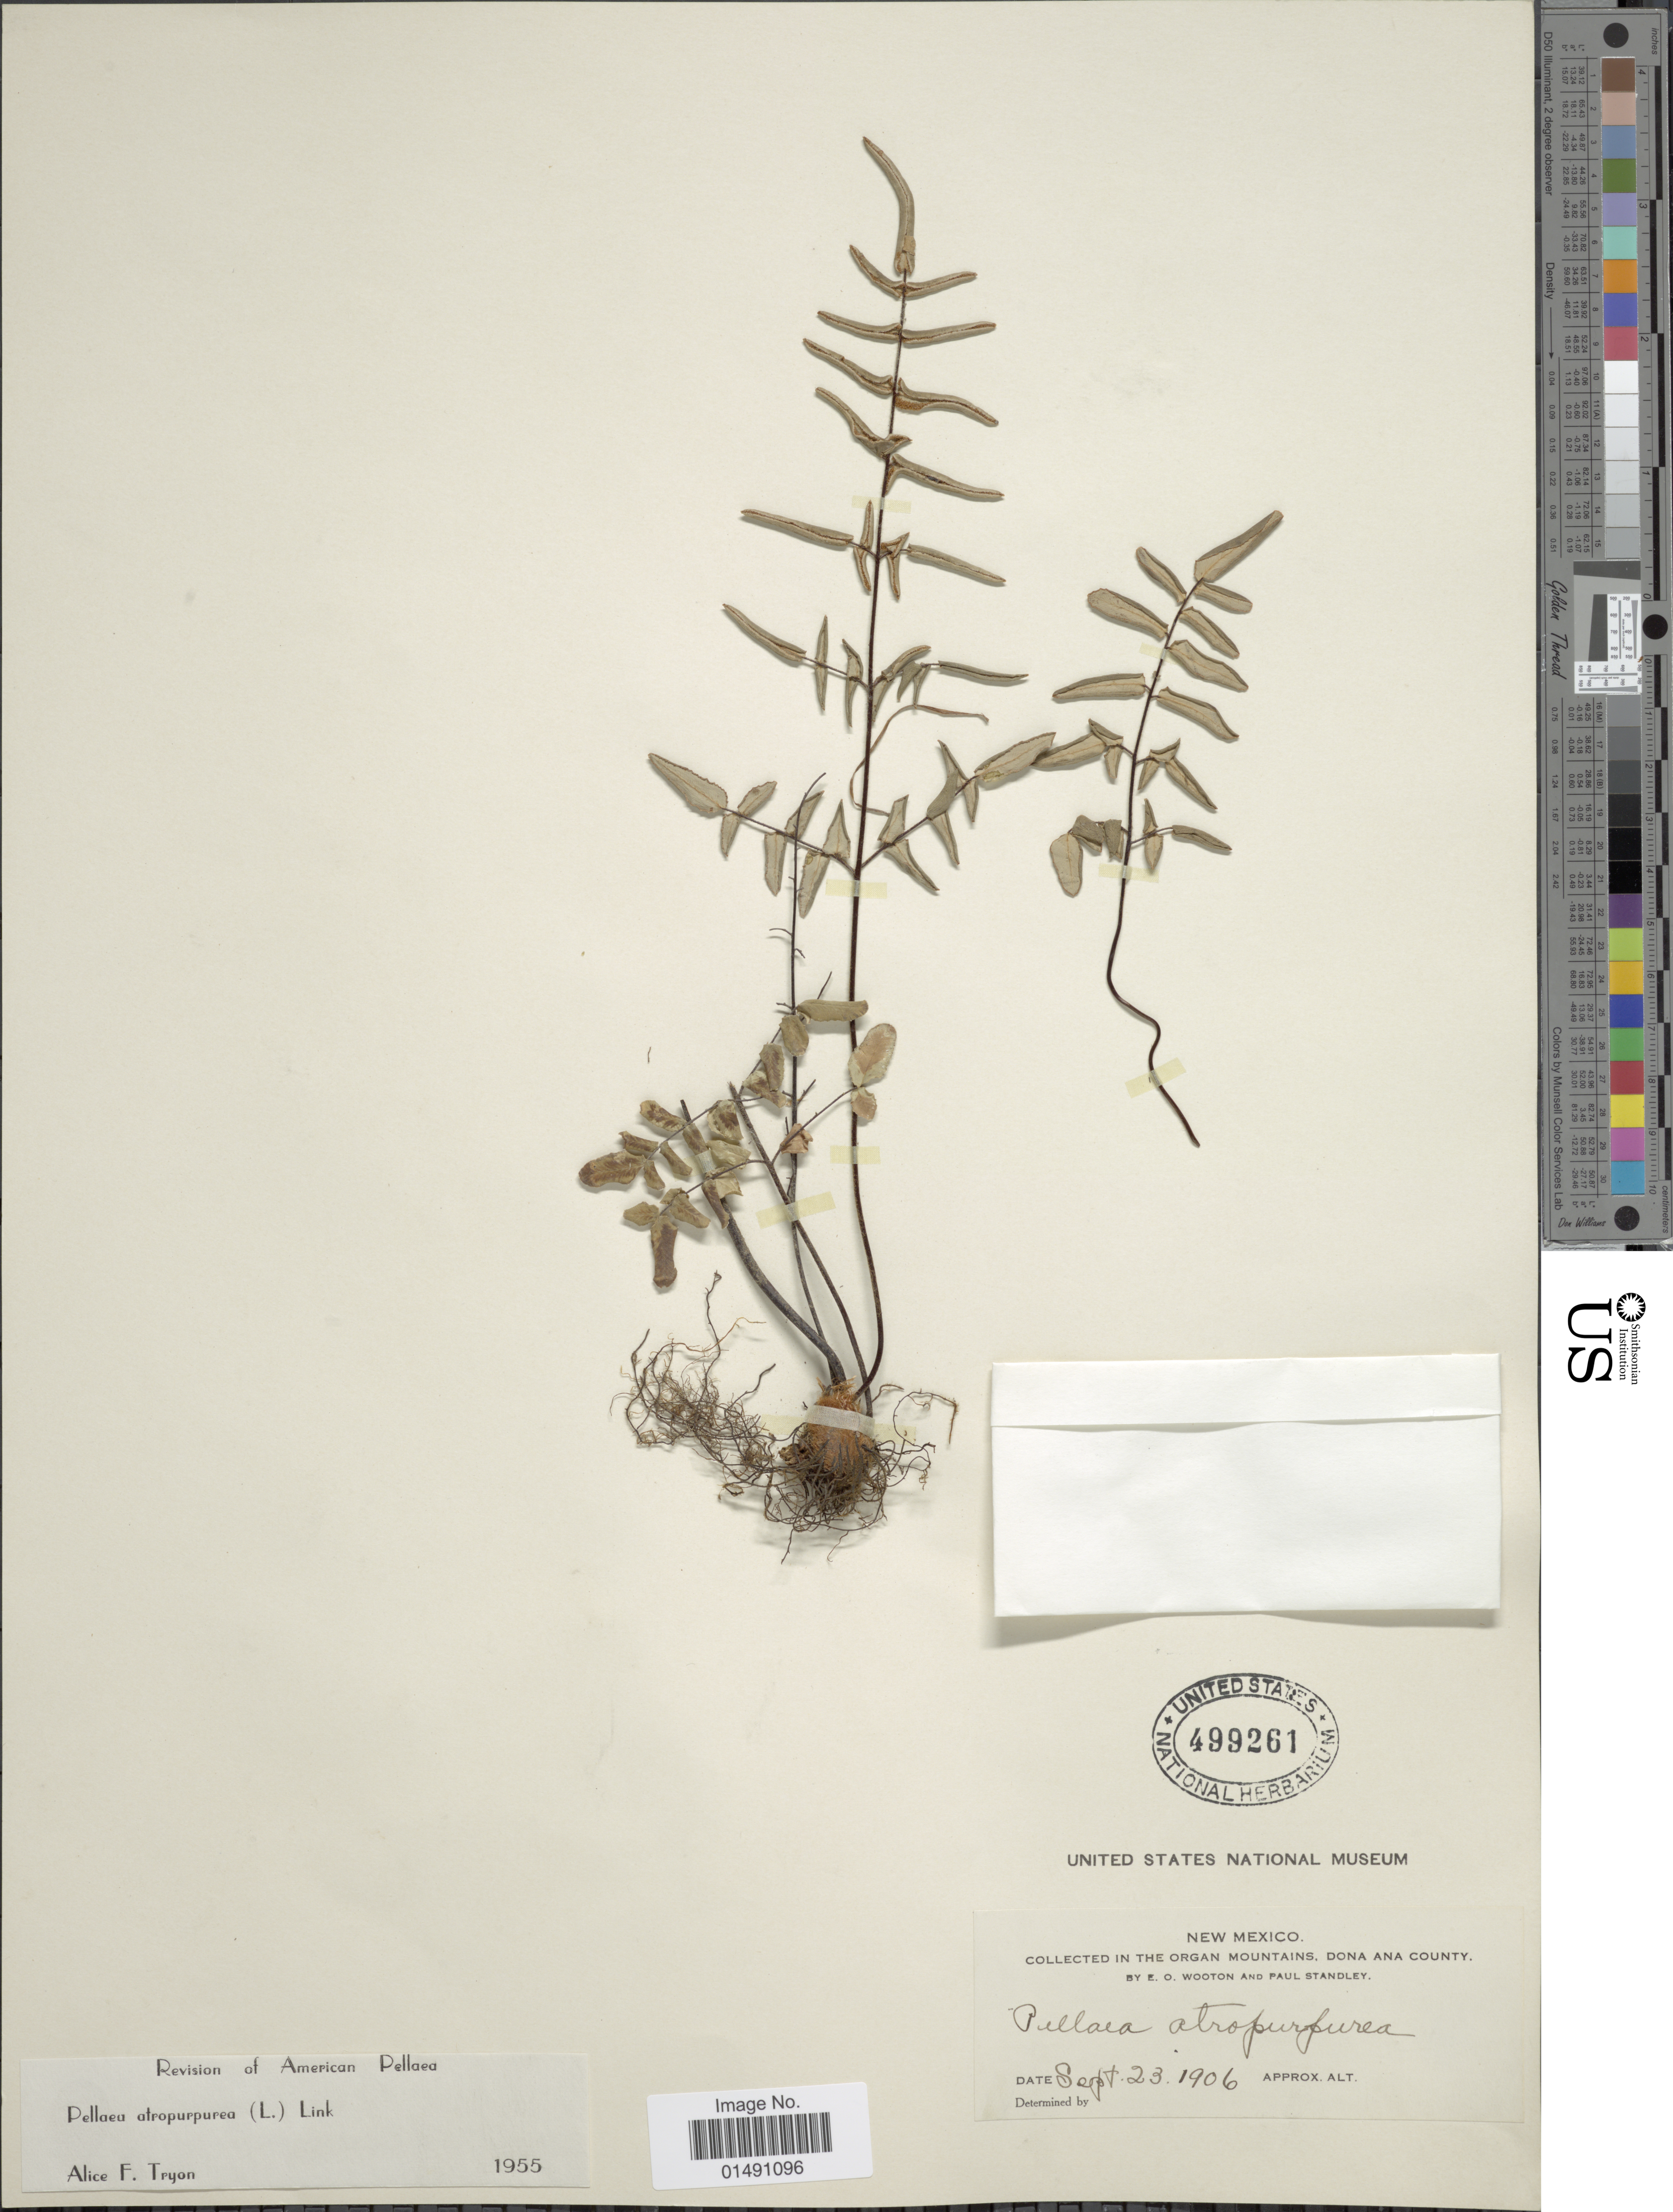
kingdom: Plantae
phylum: Tracheophyta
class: Polypodiopsida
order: Polypodiales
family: Pteridaceae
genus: Pellaea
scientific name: Pellaea atropurpurea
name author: (L.) Link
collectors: E. O. Wooton & P. C. Standley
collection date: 1906-09-23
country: United States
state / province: New Mexico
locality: In the Organ Mountains, Dona Ana County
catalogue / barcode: US 499261